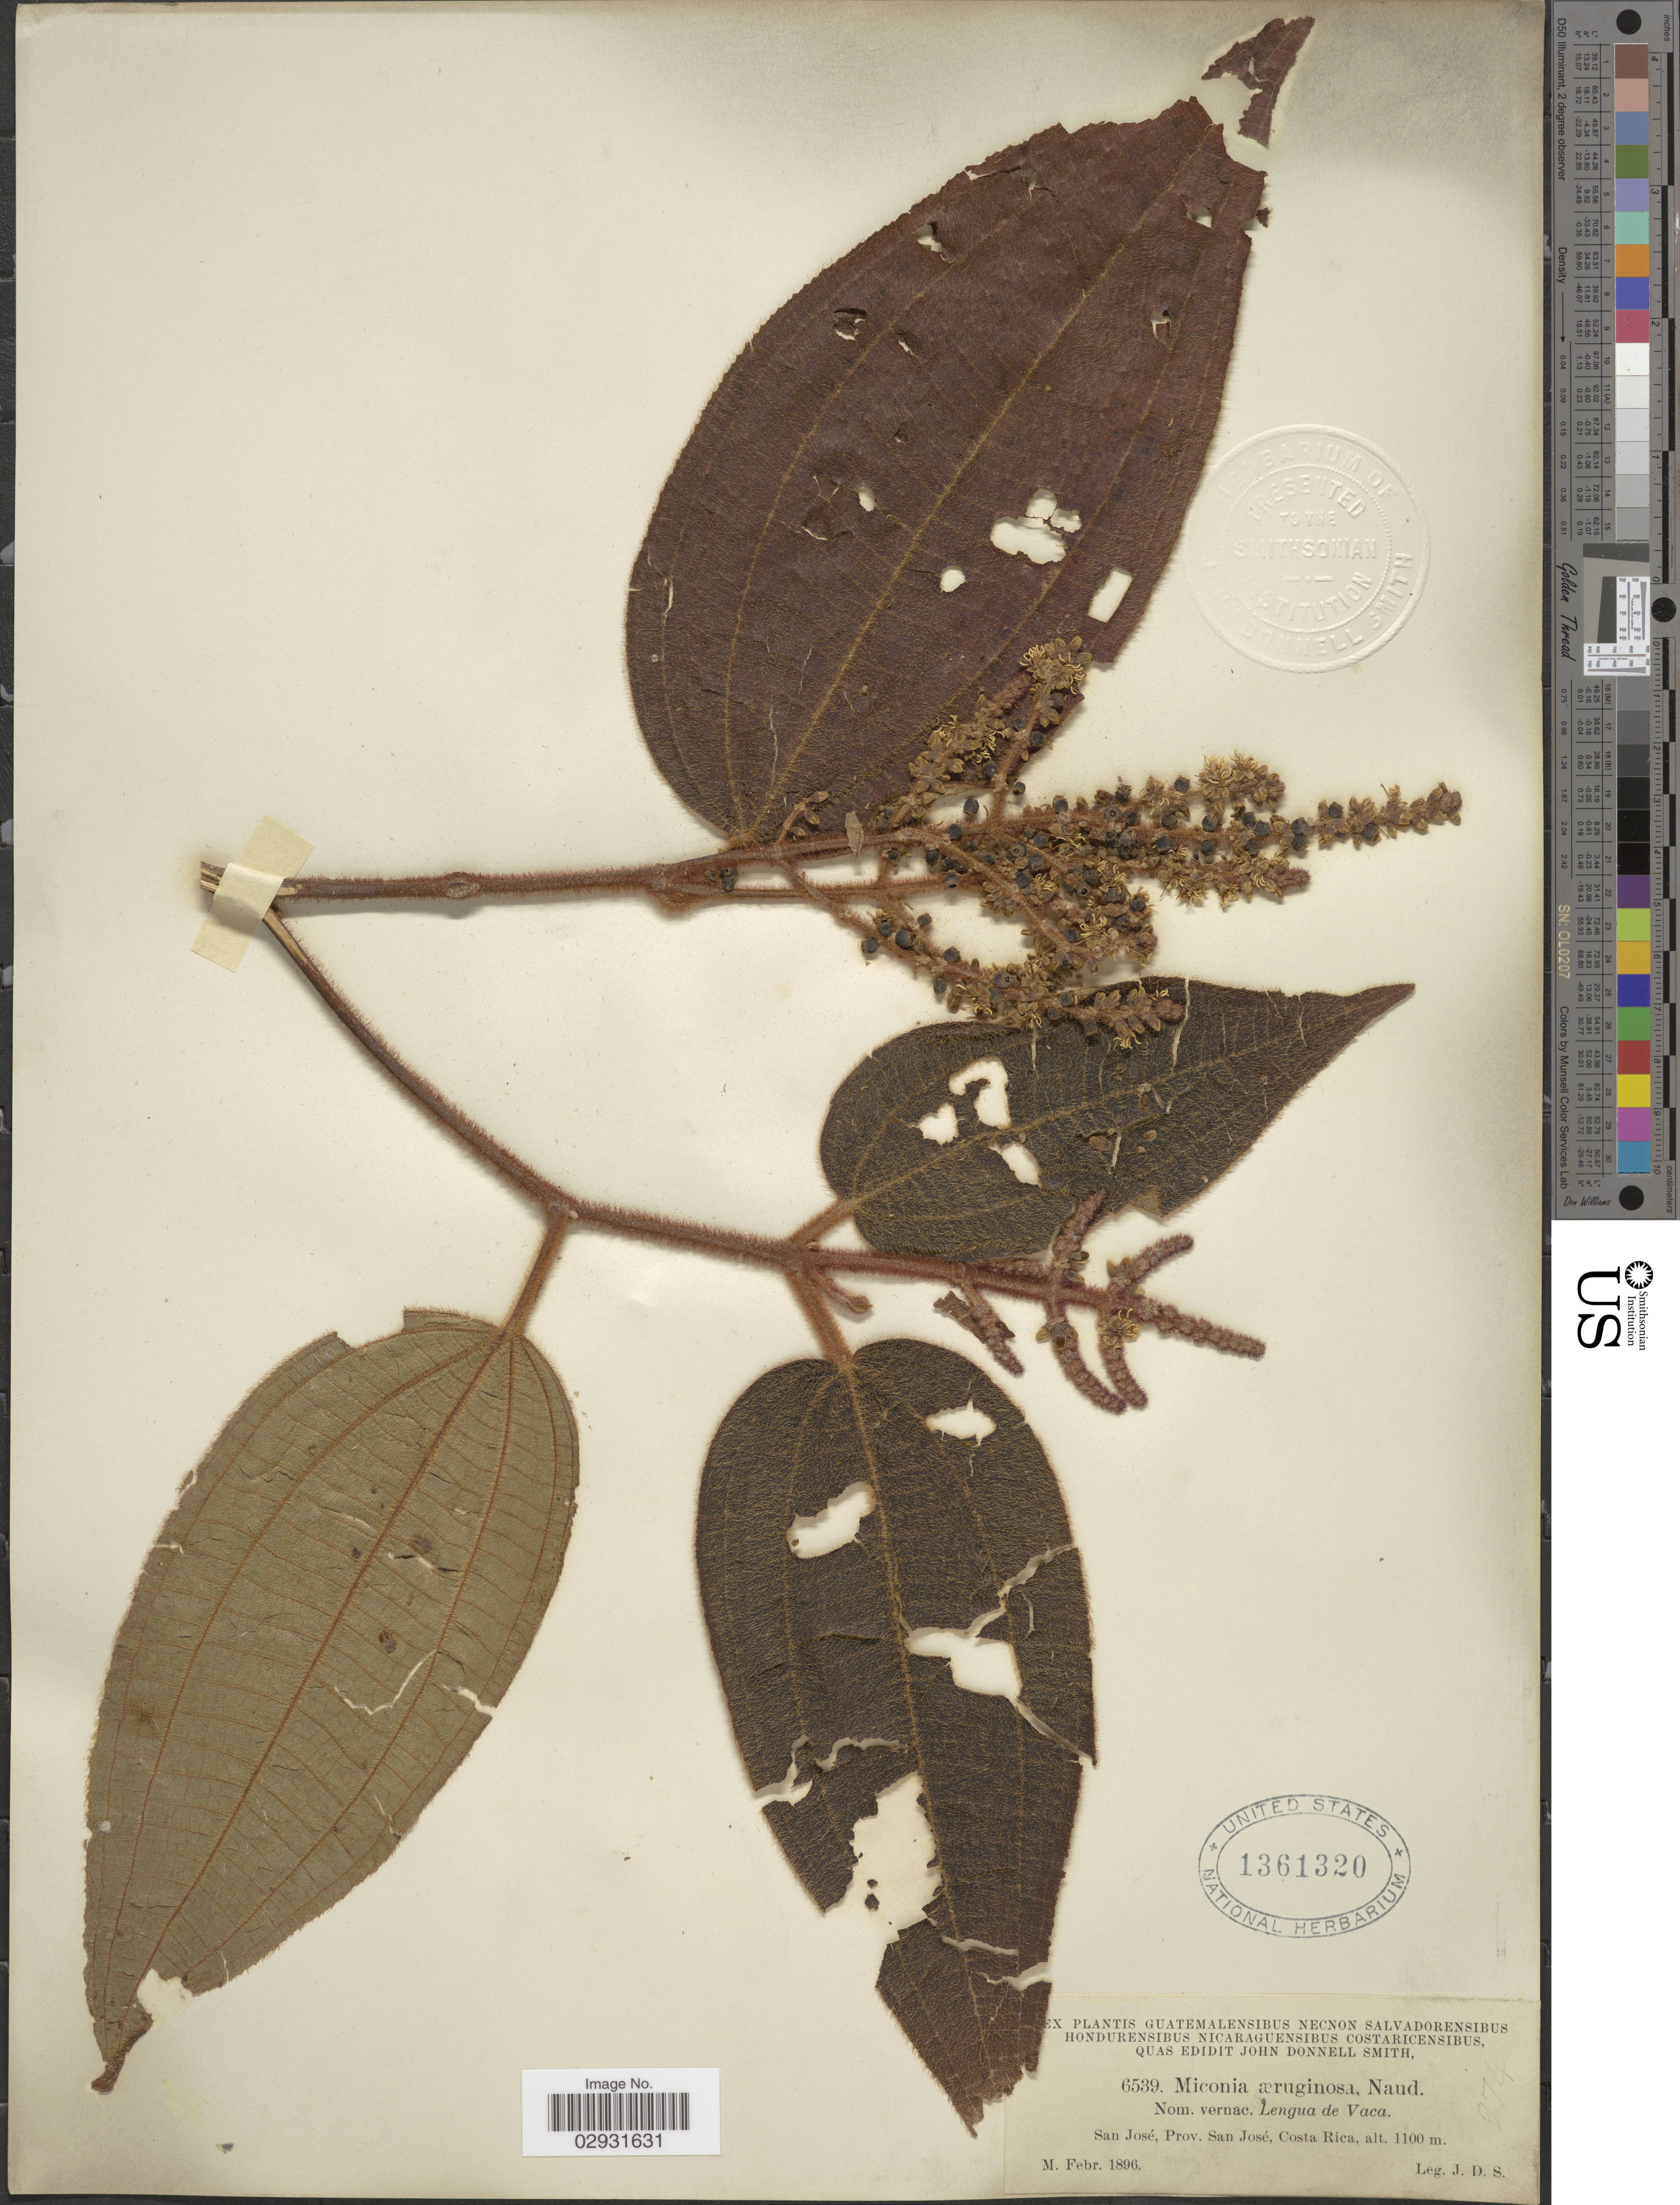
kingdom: Plantae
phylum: Tracheophyta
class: Magnoliopsida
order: Myrtales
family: Melastomataceae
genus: Miconia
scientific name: Miconia aeruginosa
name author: Naudin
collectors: J. Donnell Smith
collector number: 6539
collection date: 1896-02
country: Costa Rica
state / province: San José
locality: San José, Prov. San José.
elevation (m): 1100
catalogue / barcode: US 1361320